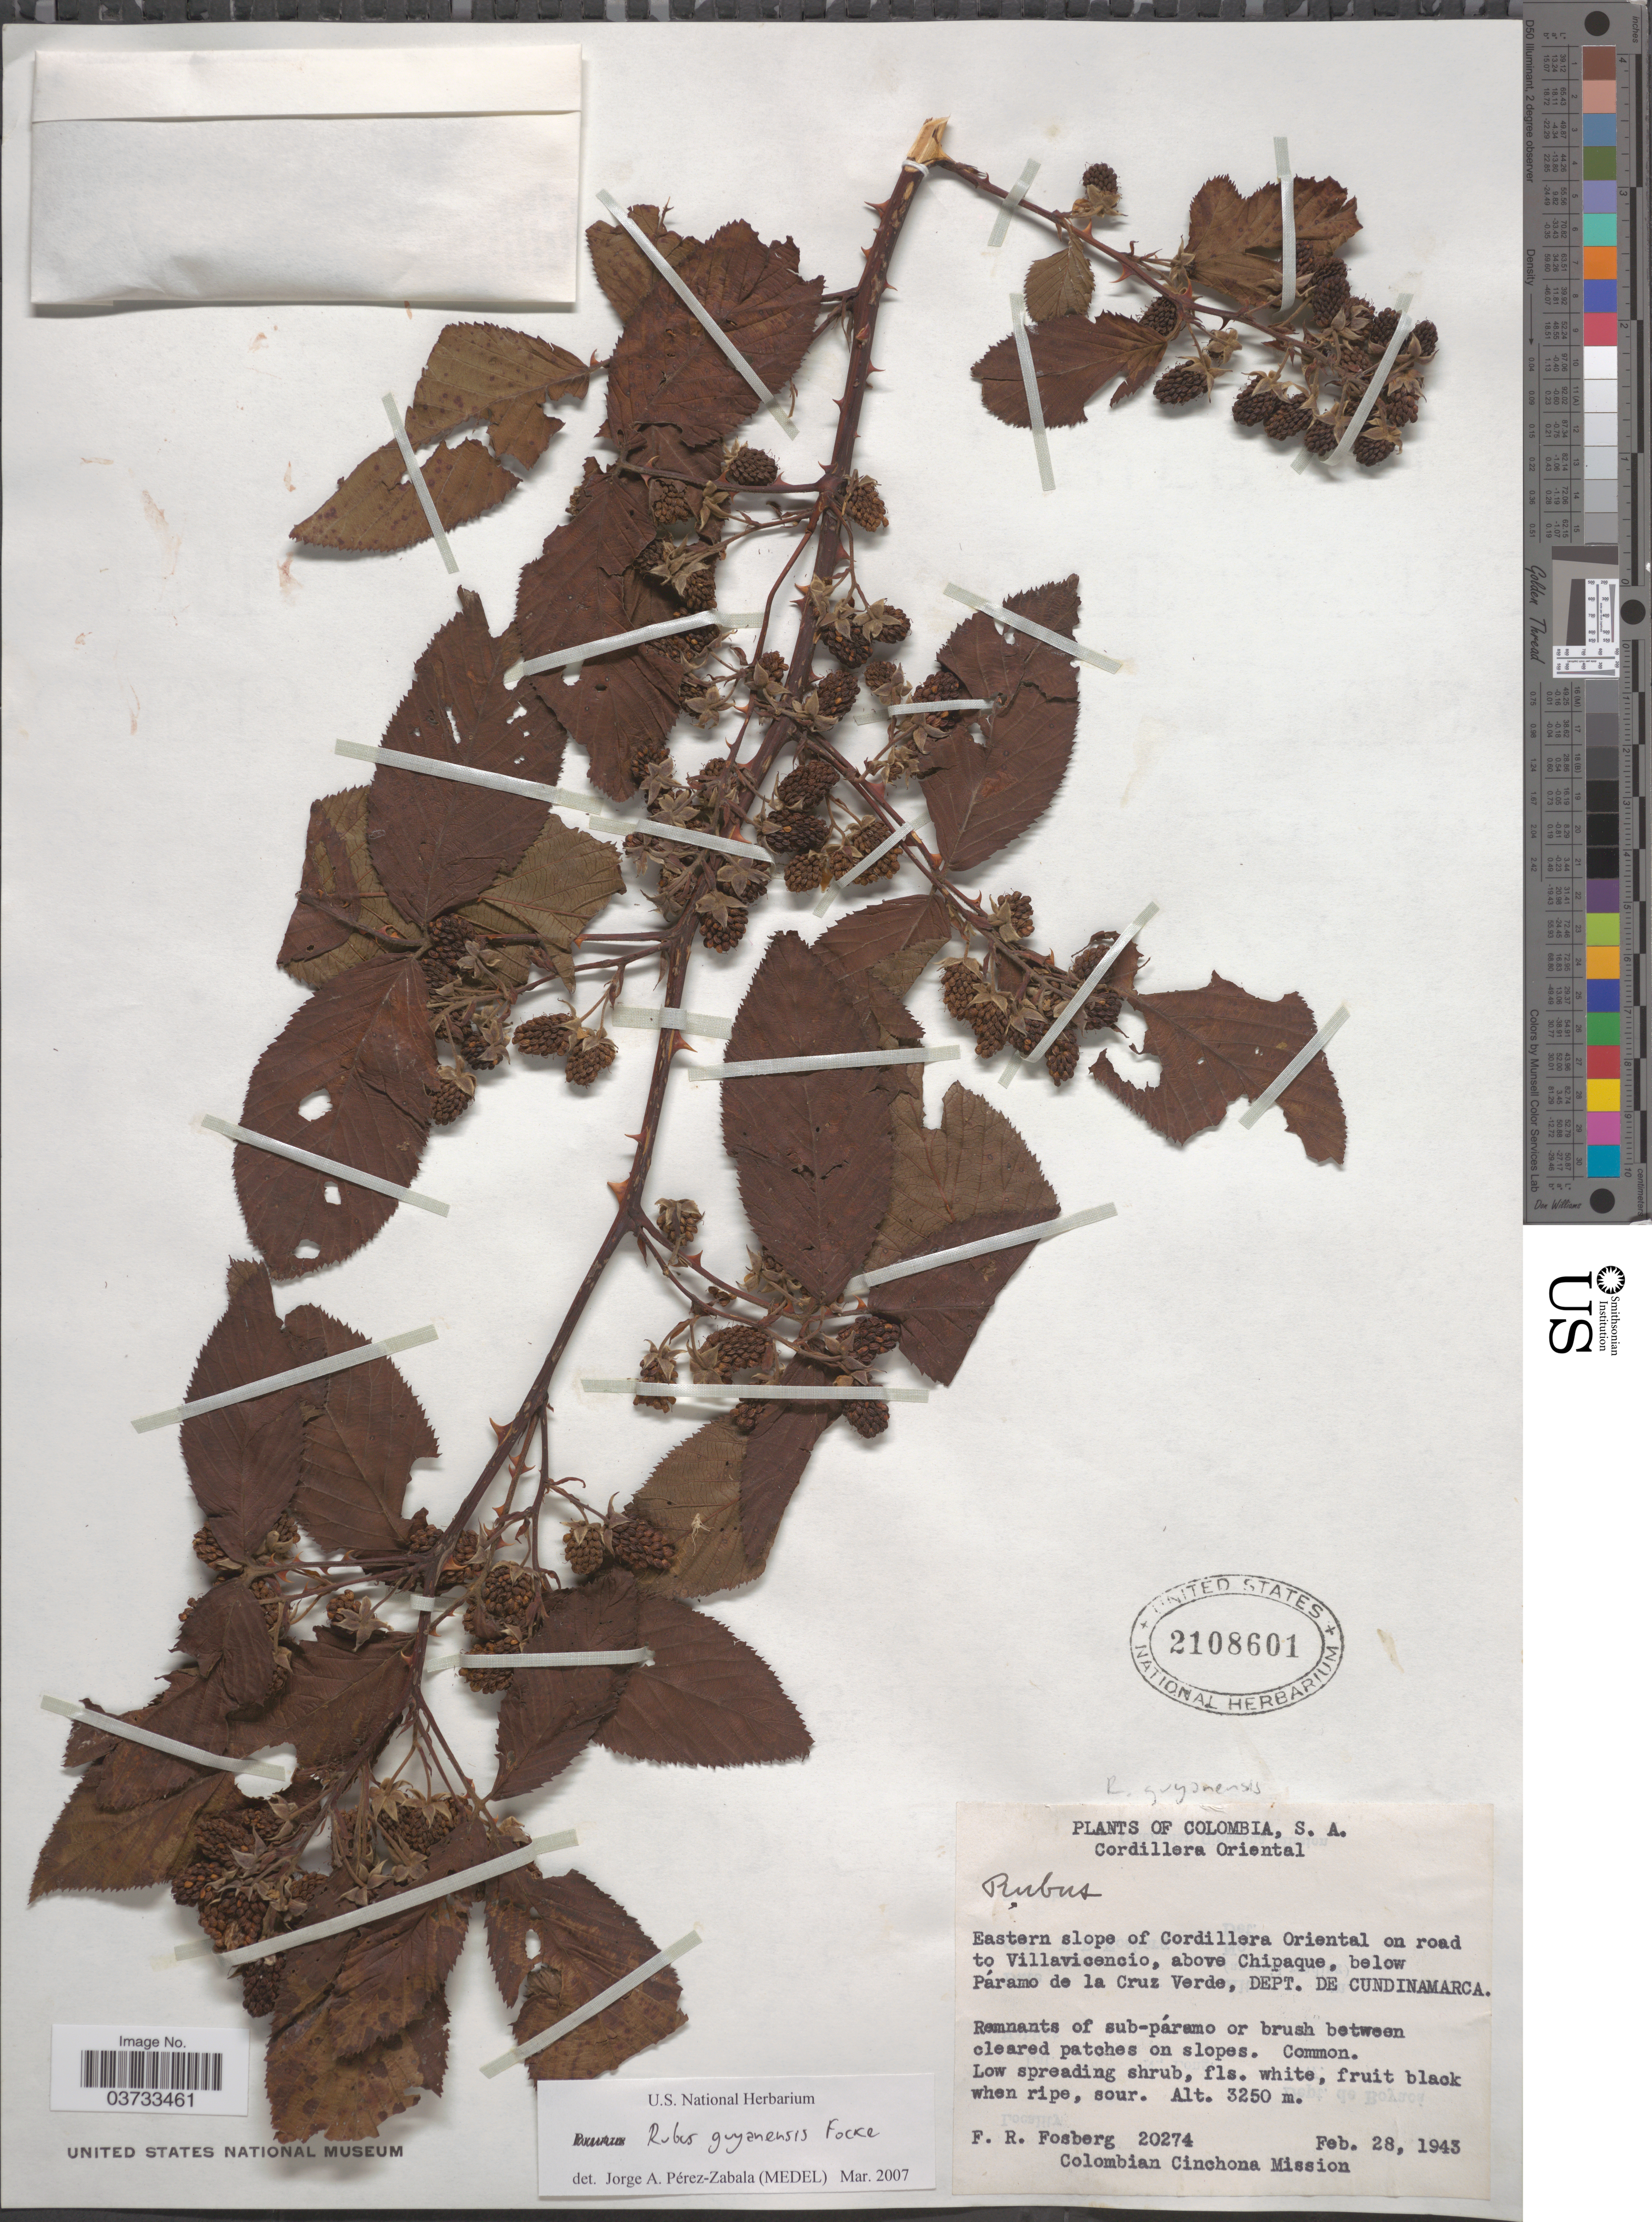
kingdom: Plantae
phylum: Tracheophyta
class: Magnoliopsida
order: Rosales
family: Rosaceae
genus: Rubus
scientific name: Rubus guyanensis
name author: Focke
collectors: F. R. Fosberg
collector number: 20274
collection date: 1943-02-28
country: Colombia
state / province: Cundinamarca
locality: Cordillera Oriental. Eastern slope of Cordillera Oriental on road to Villavicencio, above Chipaque, below Páramo de la Cruz Verde, Dept. de Cundinamarca.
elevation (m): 3250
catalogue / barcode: US 2108601